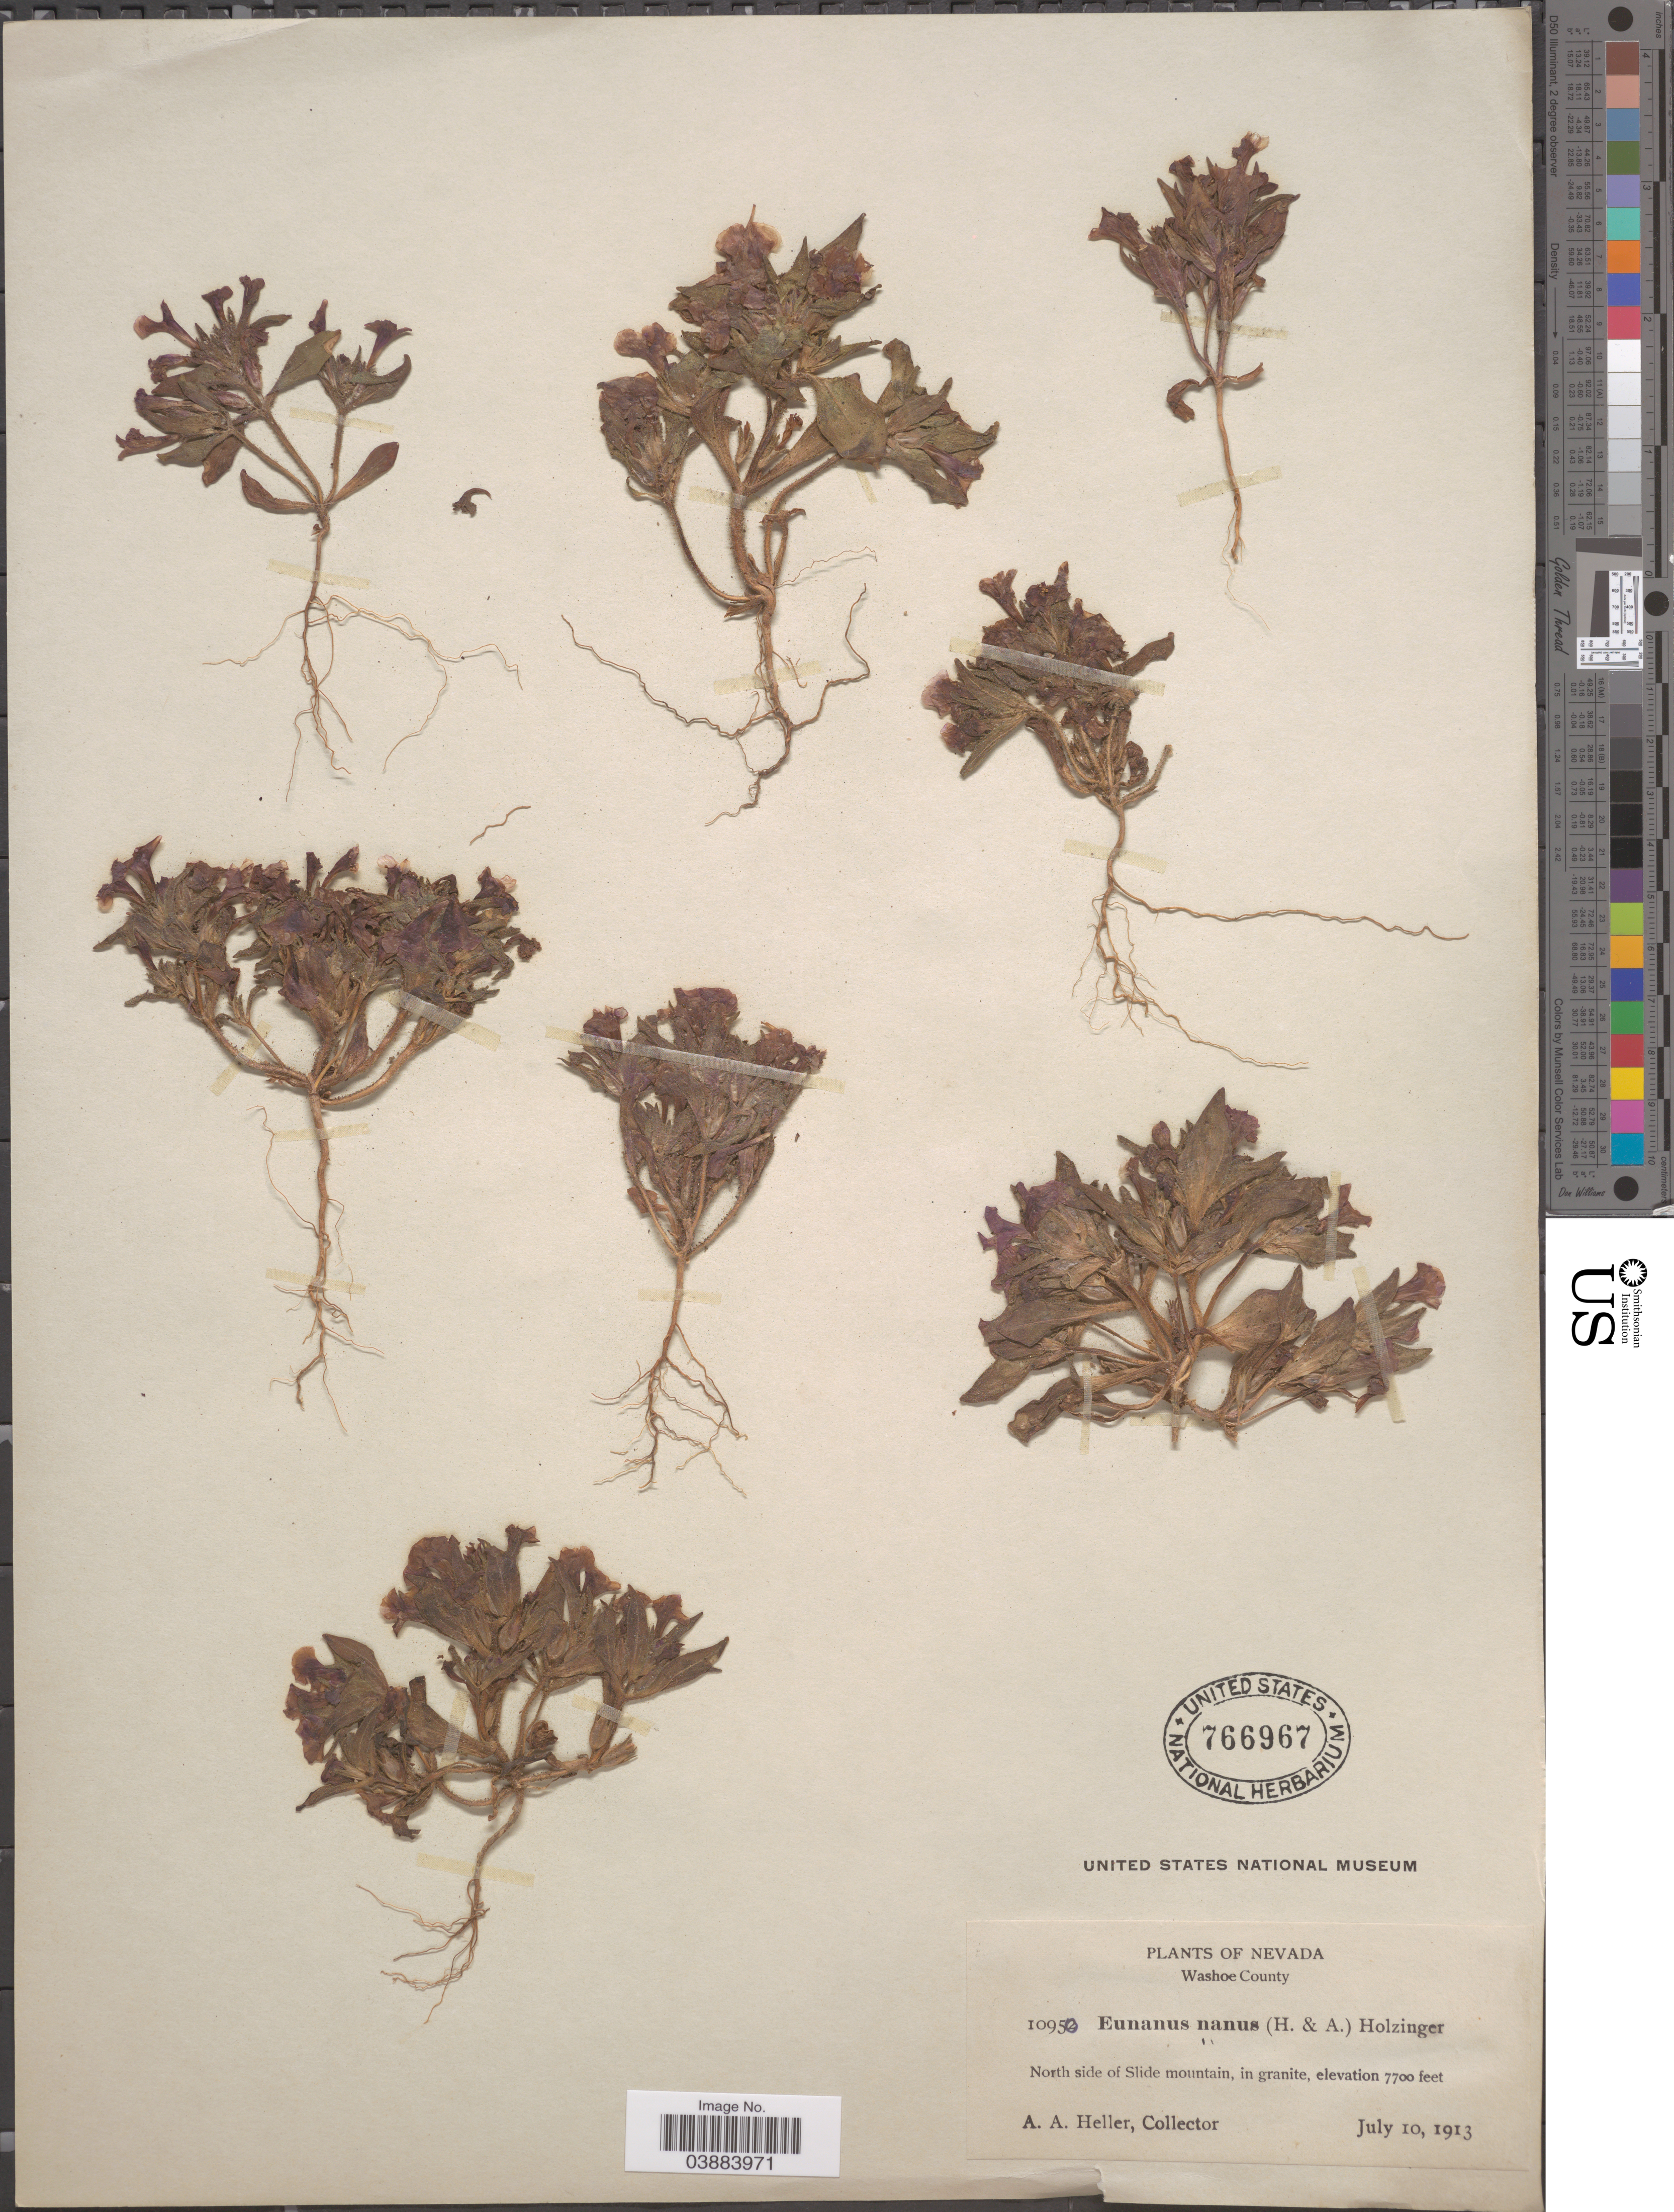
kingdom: Plantae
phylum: Tracheophyta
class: Magnoliopsida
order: Lamiales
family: Phrymaceae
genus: Eunanus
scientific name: Eunanus nanus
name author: (Hook. & Arn.) Holz.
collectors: A. A. Heller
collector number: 10950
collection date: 1913-07-10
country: United States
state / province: Nevada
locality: Washoe County. North side of Slide mountain.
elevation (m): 2347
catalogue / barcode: US 766967